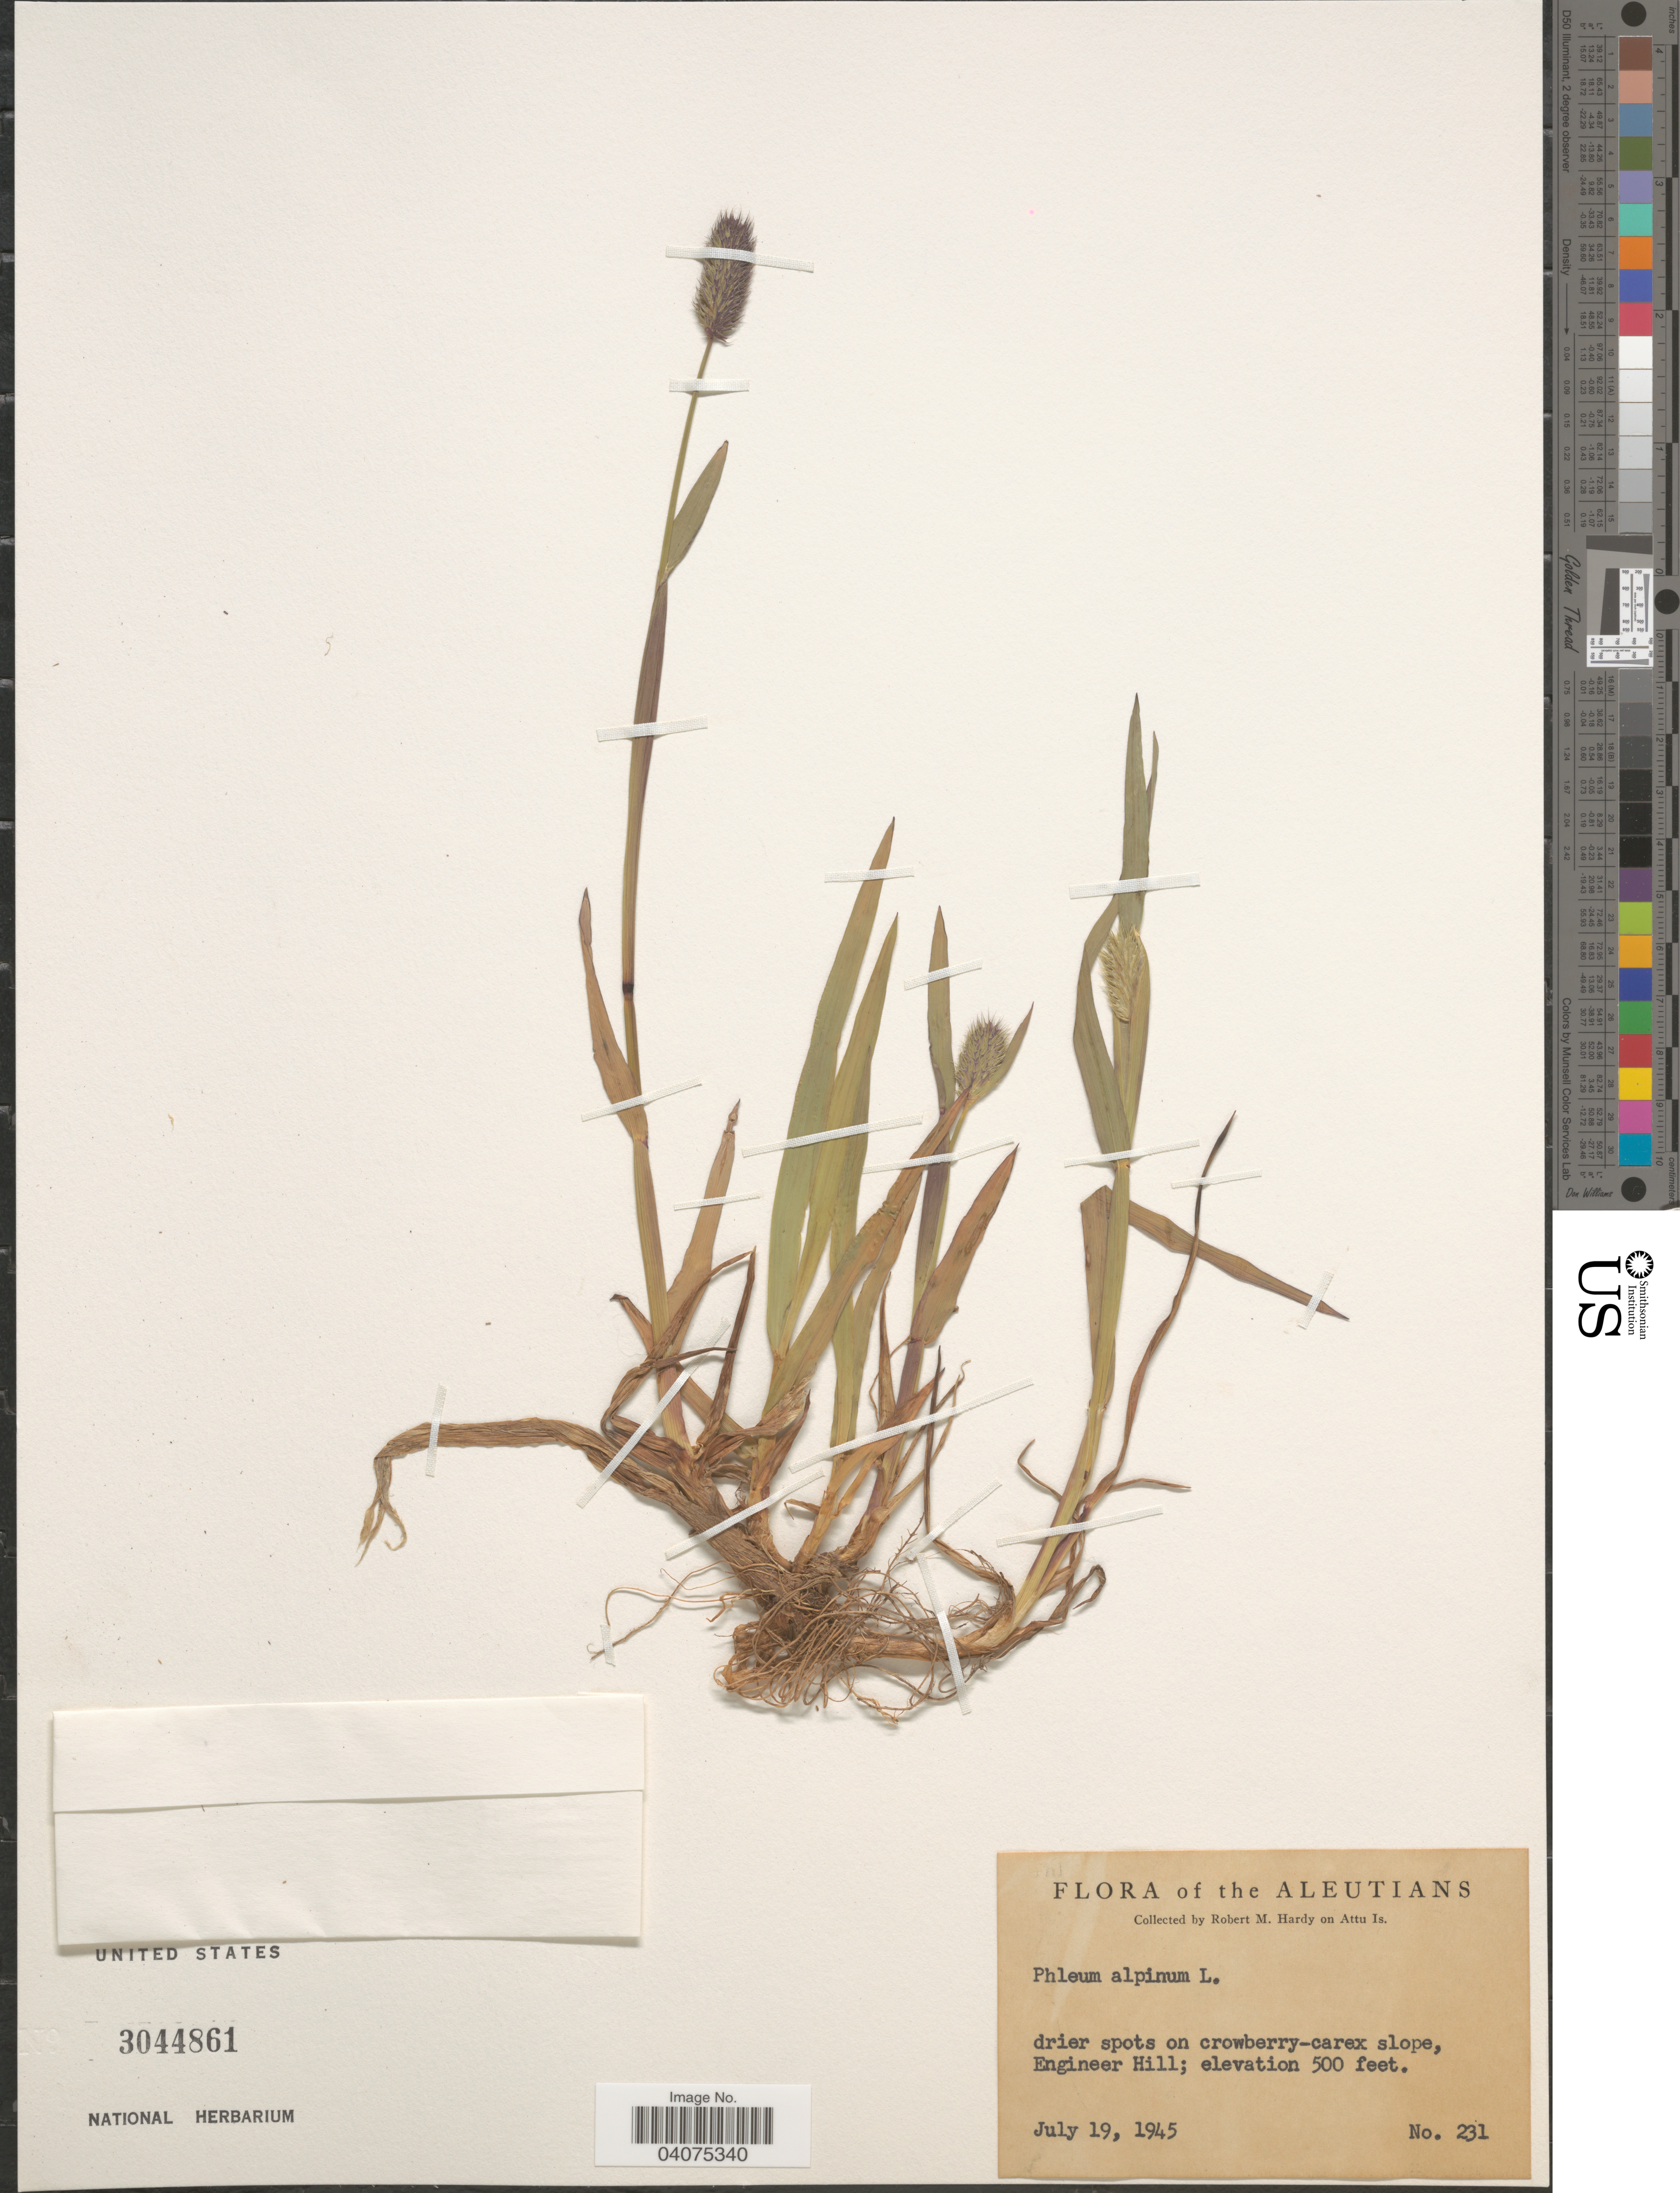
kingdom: Plantae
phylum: Tracheophyta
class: Liliopsida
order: Poales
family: Poaceae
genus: Phleum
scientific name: Phleum alpinum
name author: L.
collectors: R. Hardy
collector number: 231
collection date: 1945-07-19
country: United States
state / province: Alaska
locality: Aleutians. On Attu Is. Engineer Hill.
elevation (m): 152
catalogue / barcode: US 3044861